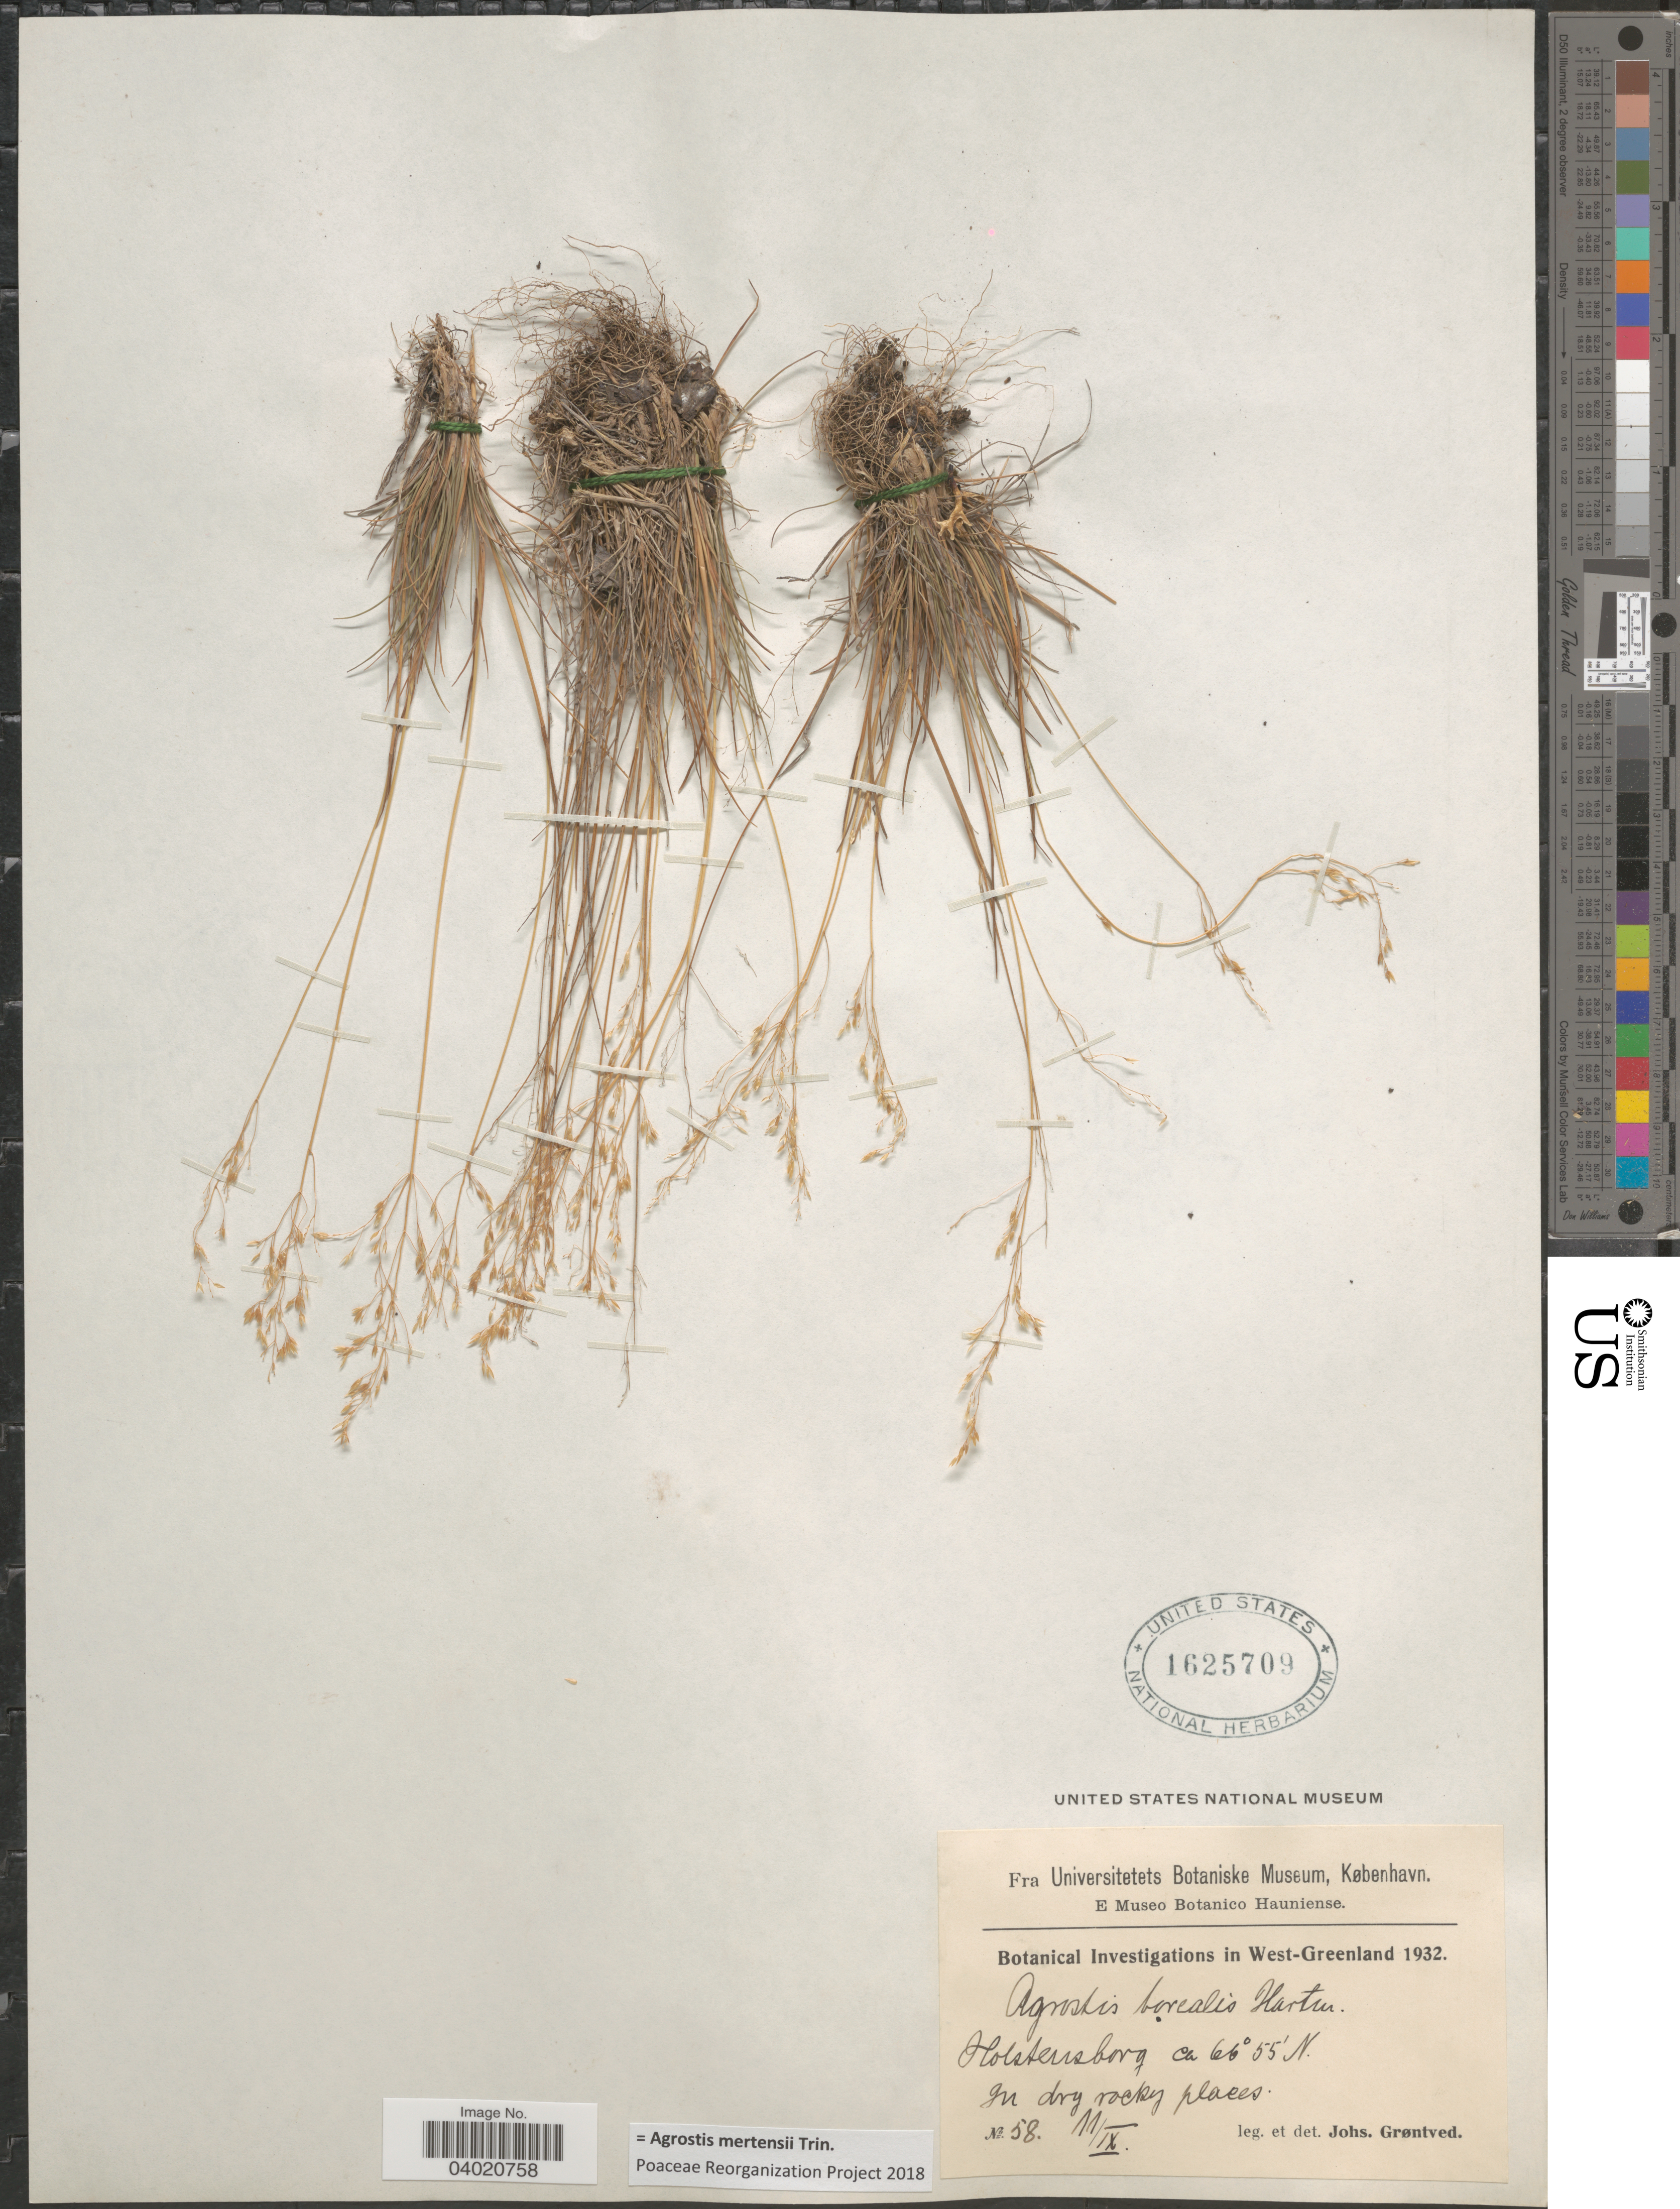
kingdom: Plantae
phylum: Tracheophyta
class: Liliopsida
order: Poales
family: Poaceae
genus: Agrostis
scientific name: Agrostis mertensii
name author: Trin.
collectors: J. Grøntved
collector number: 58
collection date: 1932-09-11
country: Greenland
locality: In West-Greenland. Holstensborg.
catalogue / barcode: US 1625709